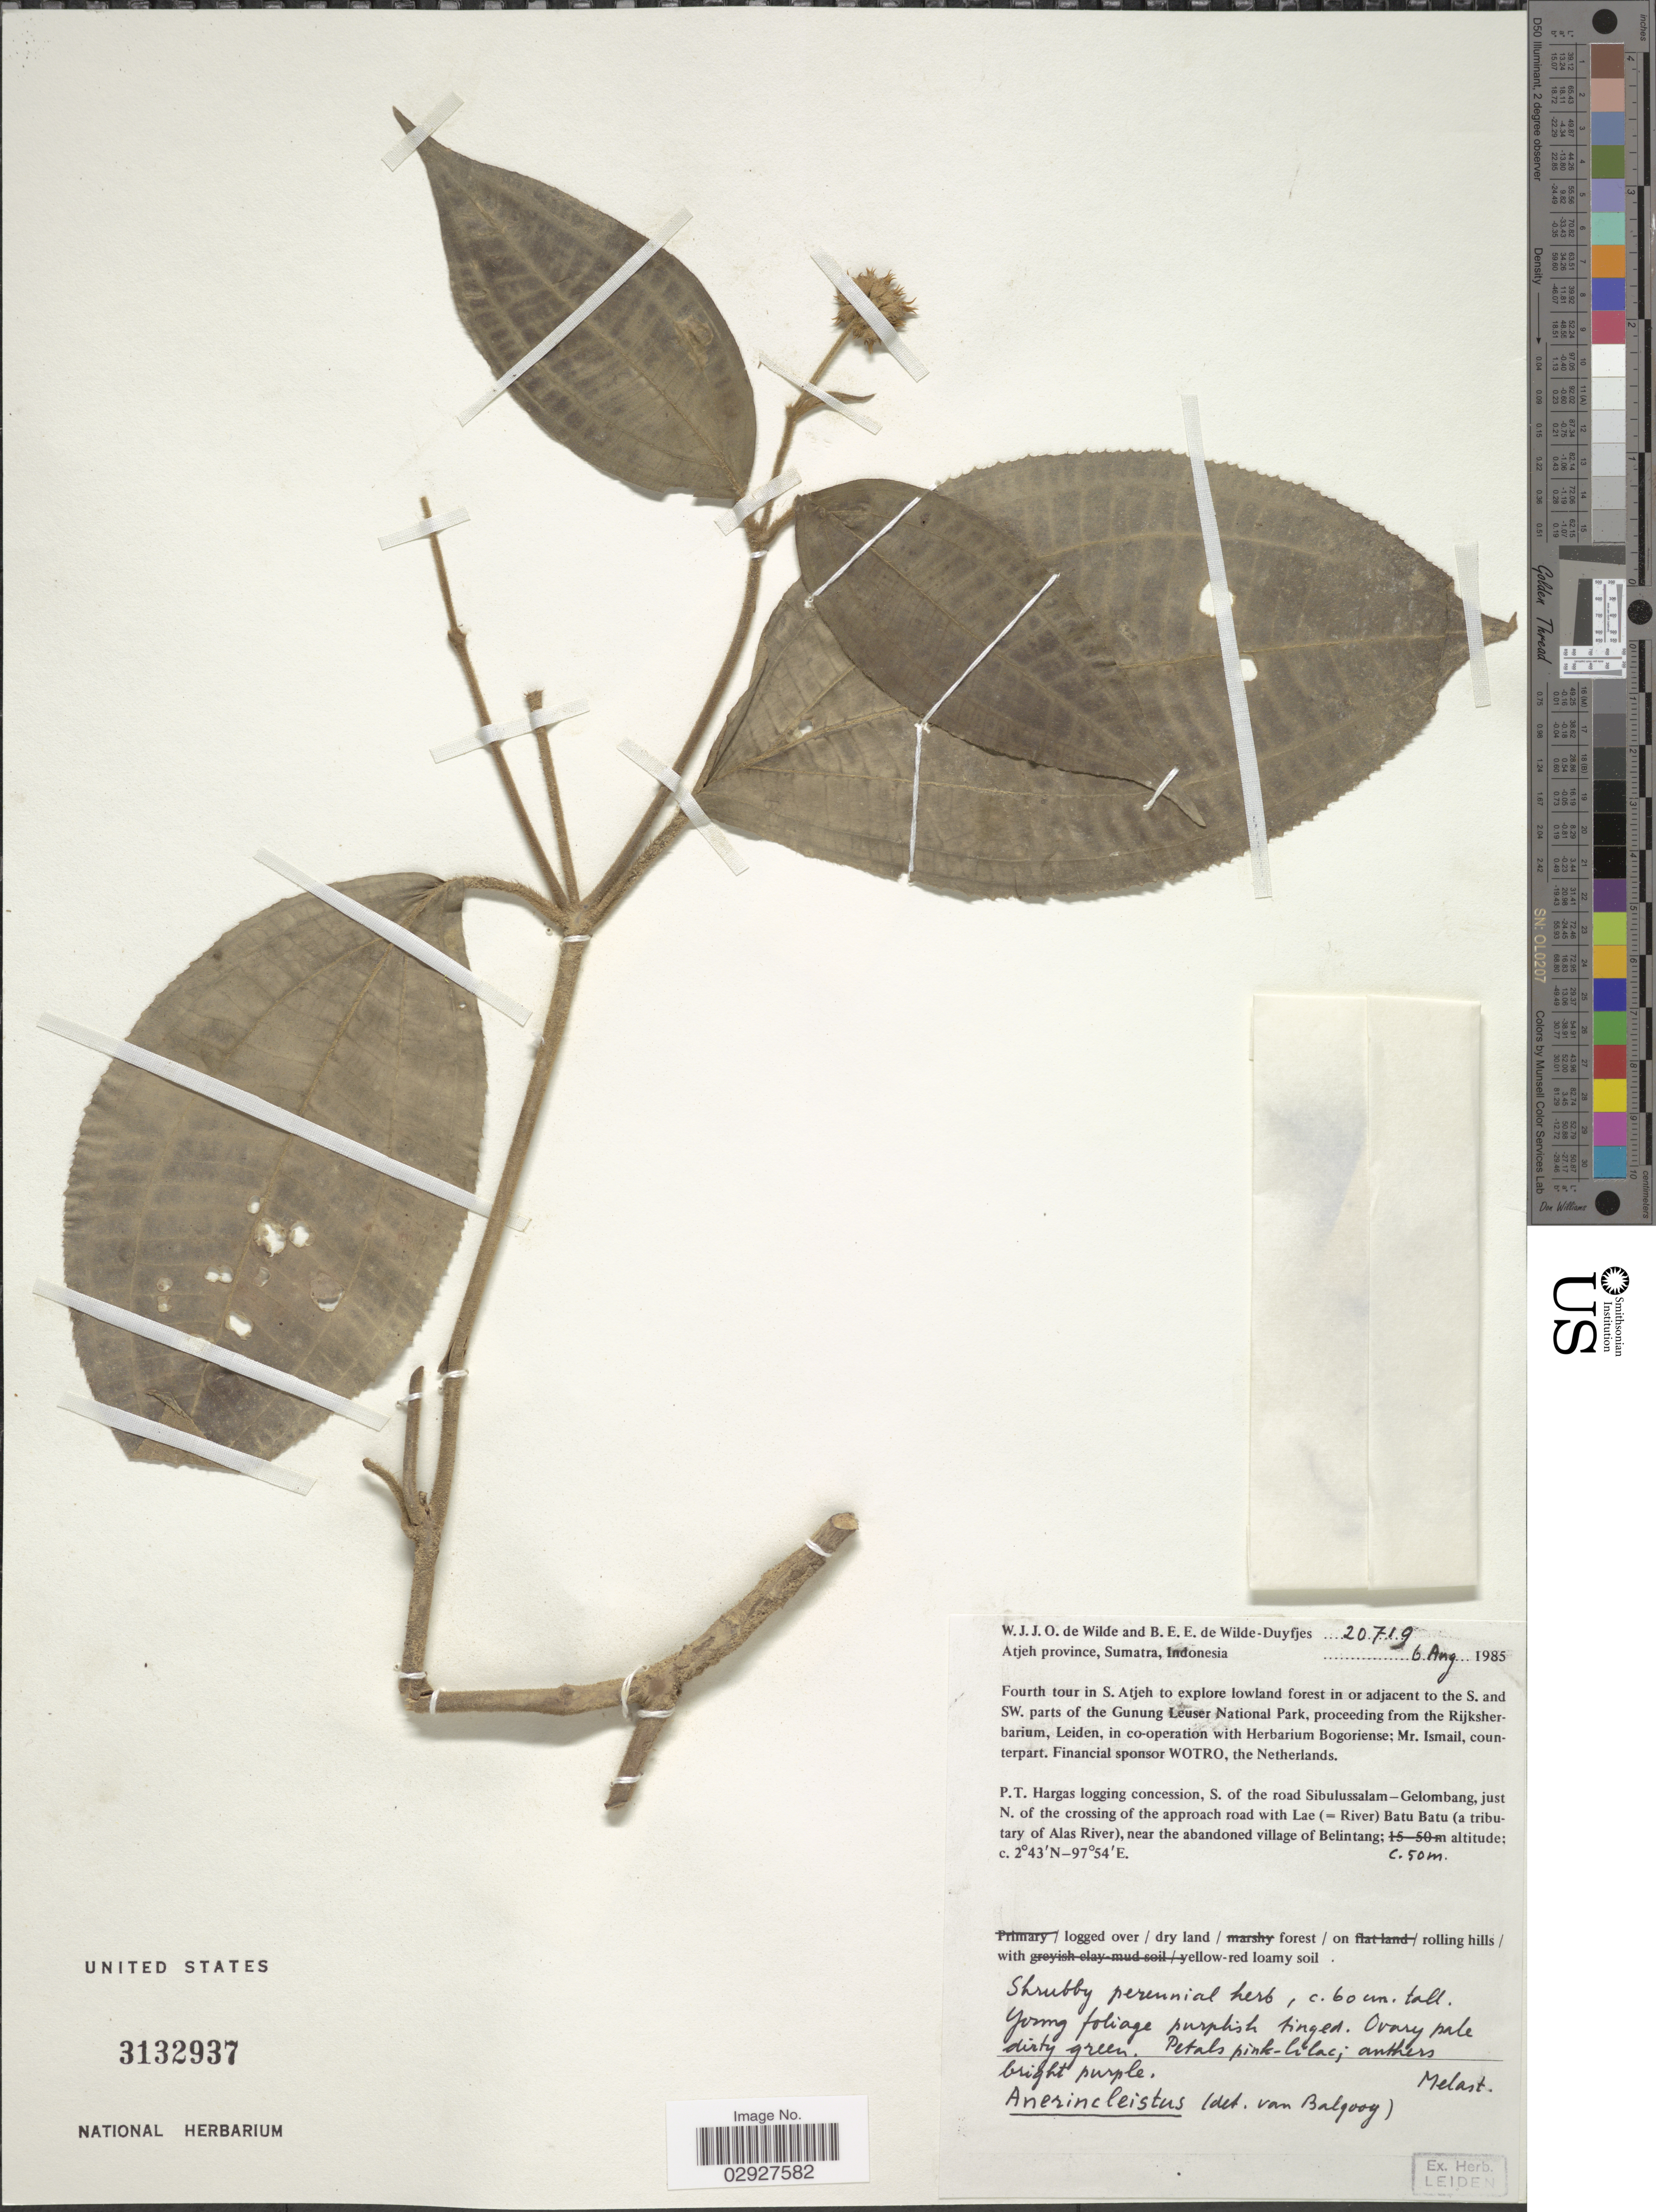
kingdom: Plantae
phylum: Tracheophyta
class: Magnoliopsida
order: Myrtales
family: Melastomataceae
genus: Anerincleistus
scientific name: Anerincleistus sp.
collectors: W. J. de Wilde & B. E. de Wilde-Duyfjes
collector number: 20719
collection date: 1985-08-06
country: Indonesia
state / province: Sumatra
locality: Atjeh Province. P.T. Hargas logging concession, S. of the road Sibulussalam-Gelombang, just N. of the crossing of the approach road with Lae (=River) Batu Batu ( a triburaty of Alas River), near the abandoned village of Belintang.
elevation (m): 50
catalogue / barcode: US 3132937